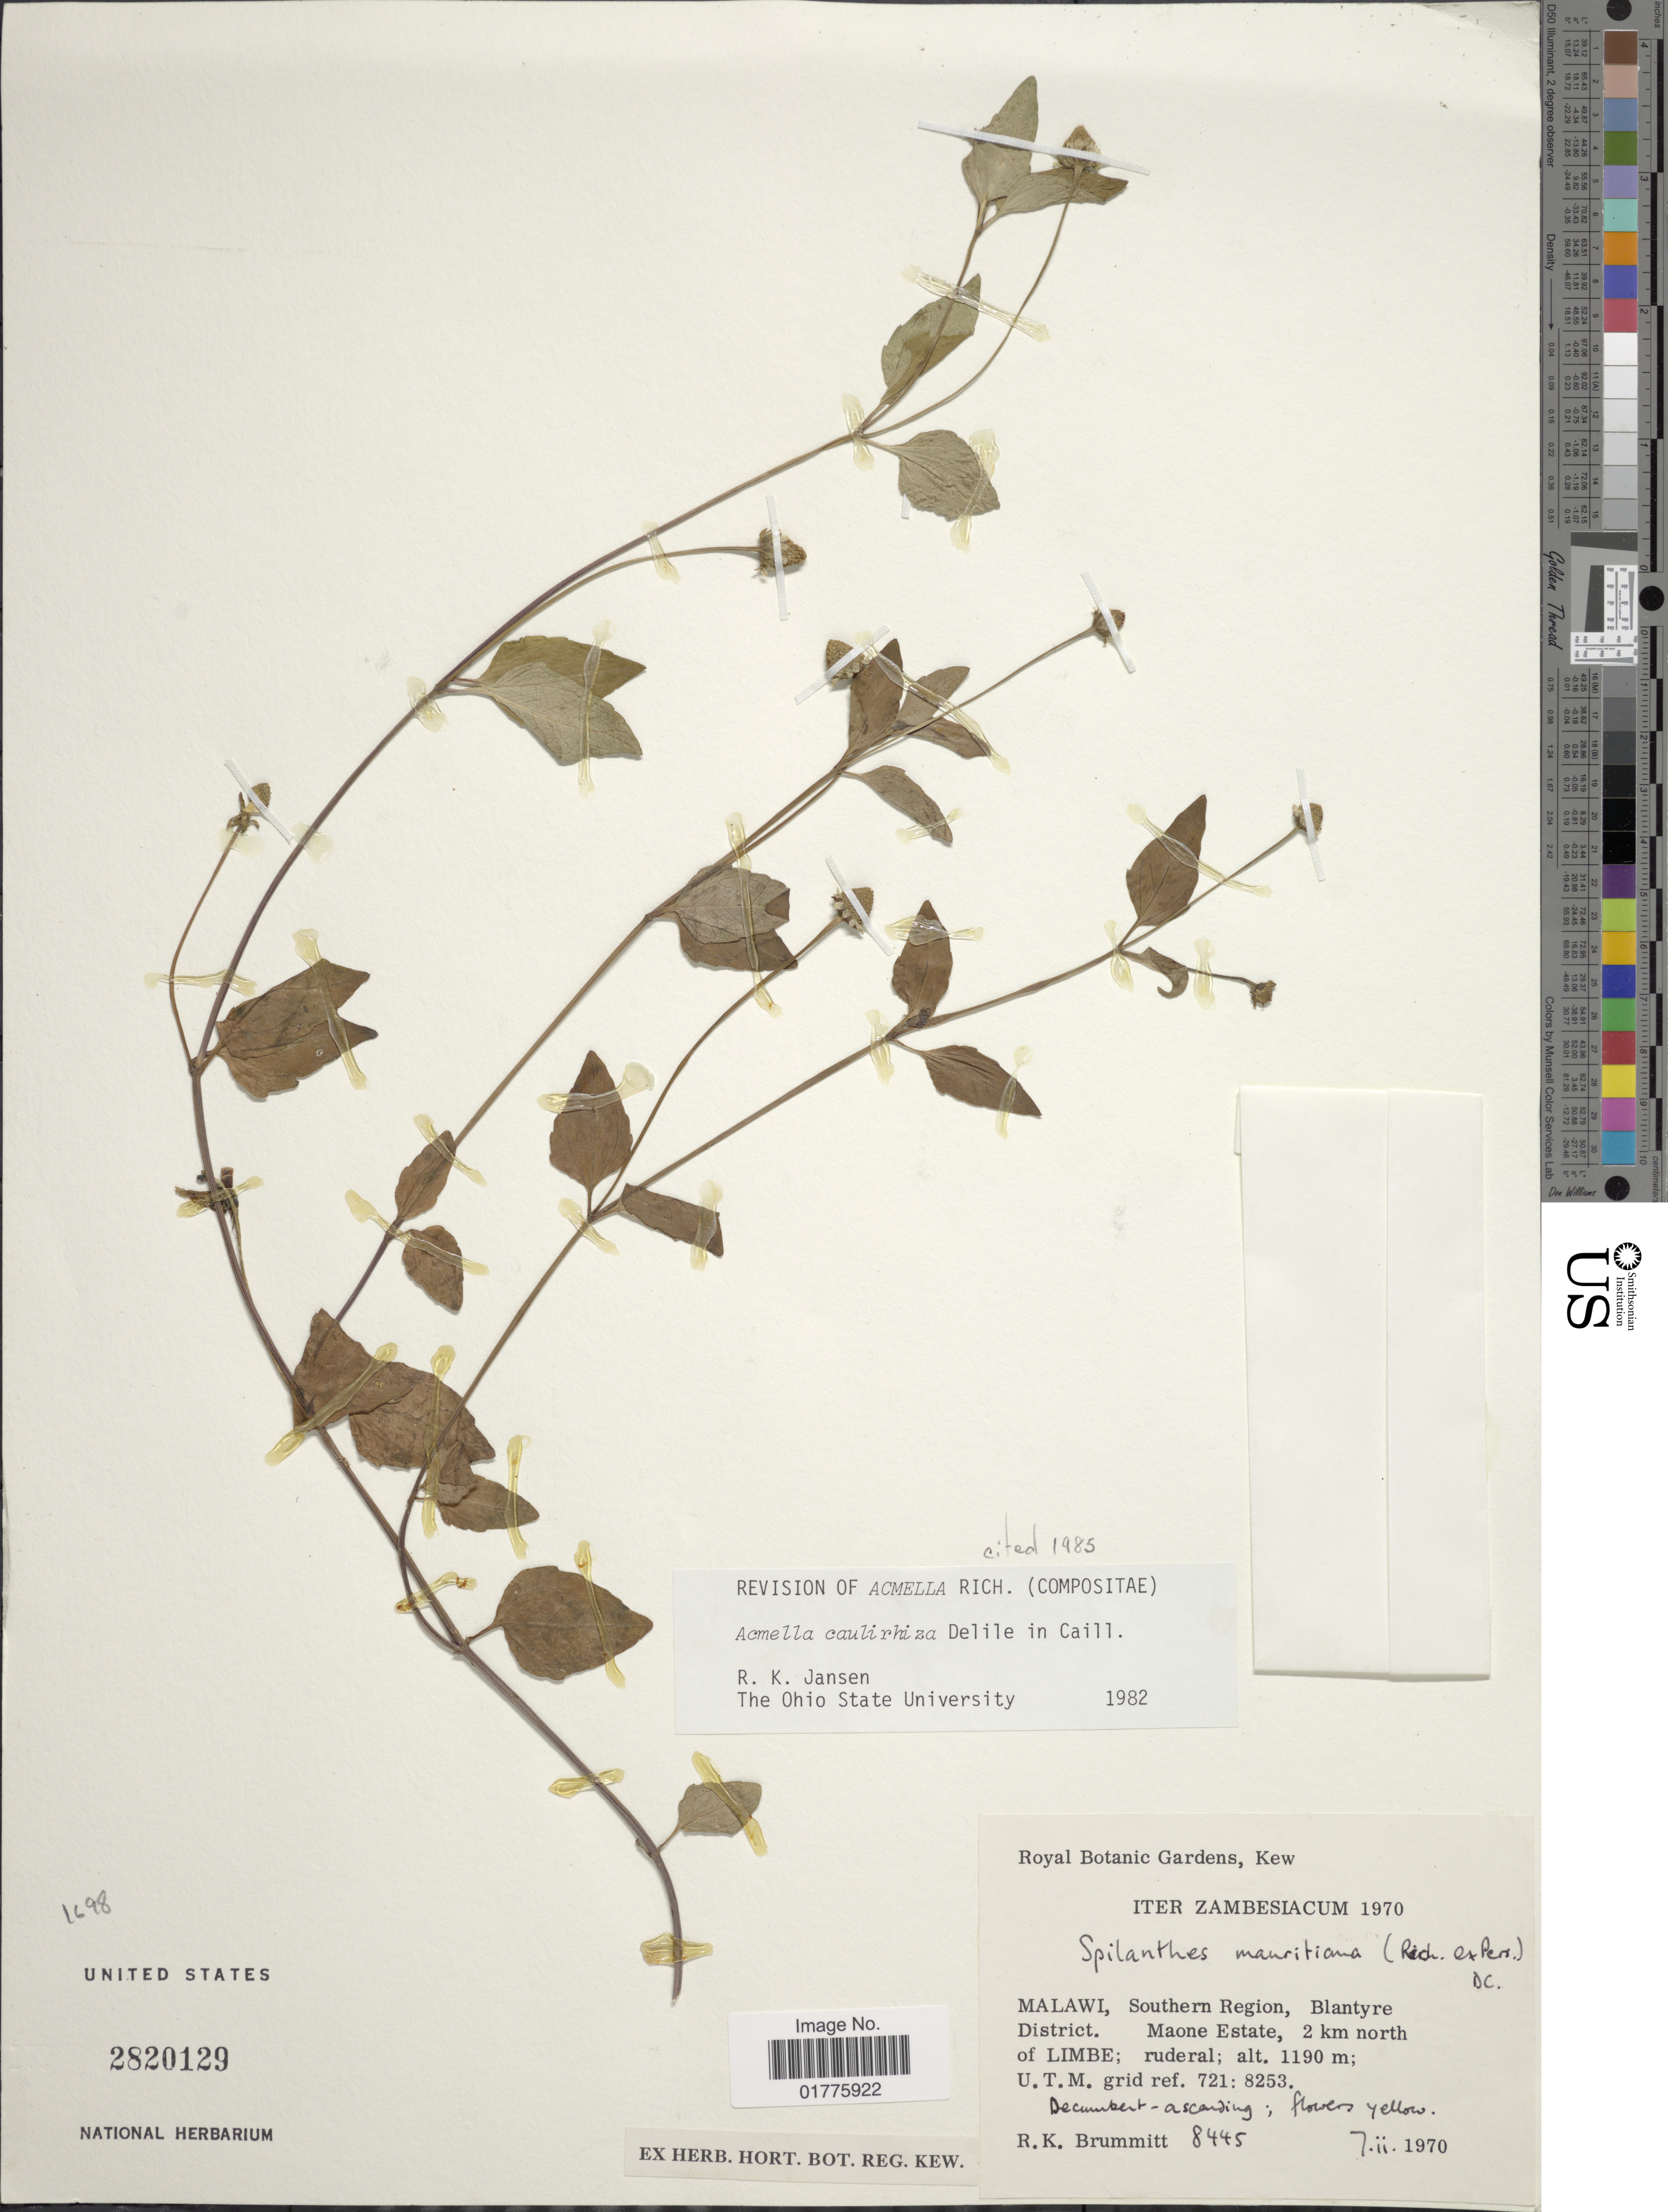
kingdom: Plantae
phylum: Tracheophyta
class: Magnoliopsida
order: Asterales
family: Asteraceae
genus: Acmella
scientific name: Acmella caulirhiza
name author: Delile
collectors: R. K. Brummitt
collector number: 8445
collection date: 1970-02-07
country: Malawi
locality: Malawi, Southern Region, Blantyre District, Maone Estate, 2 km north of Limbe, U. T. M. grid ref. 721: 8253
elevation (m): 1190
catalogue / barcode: US 2820129